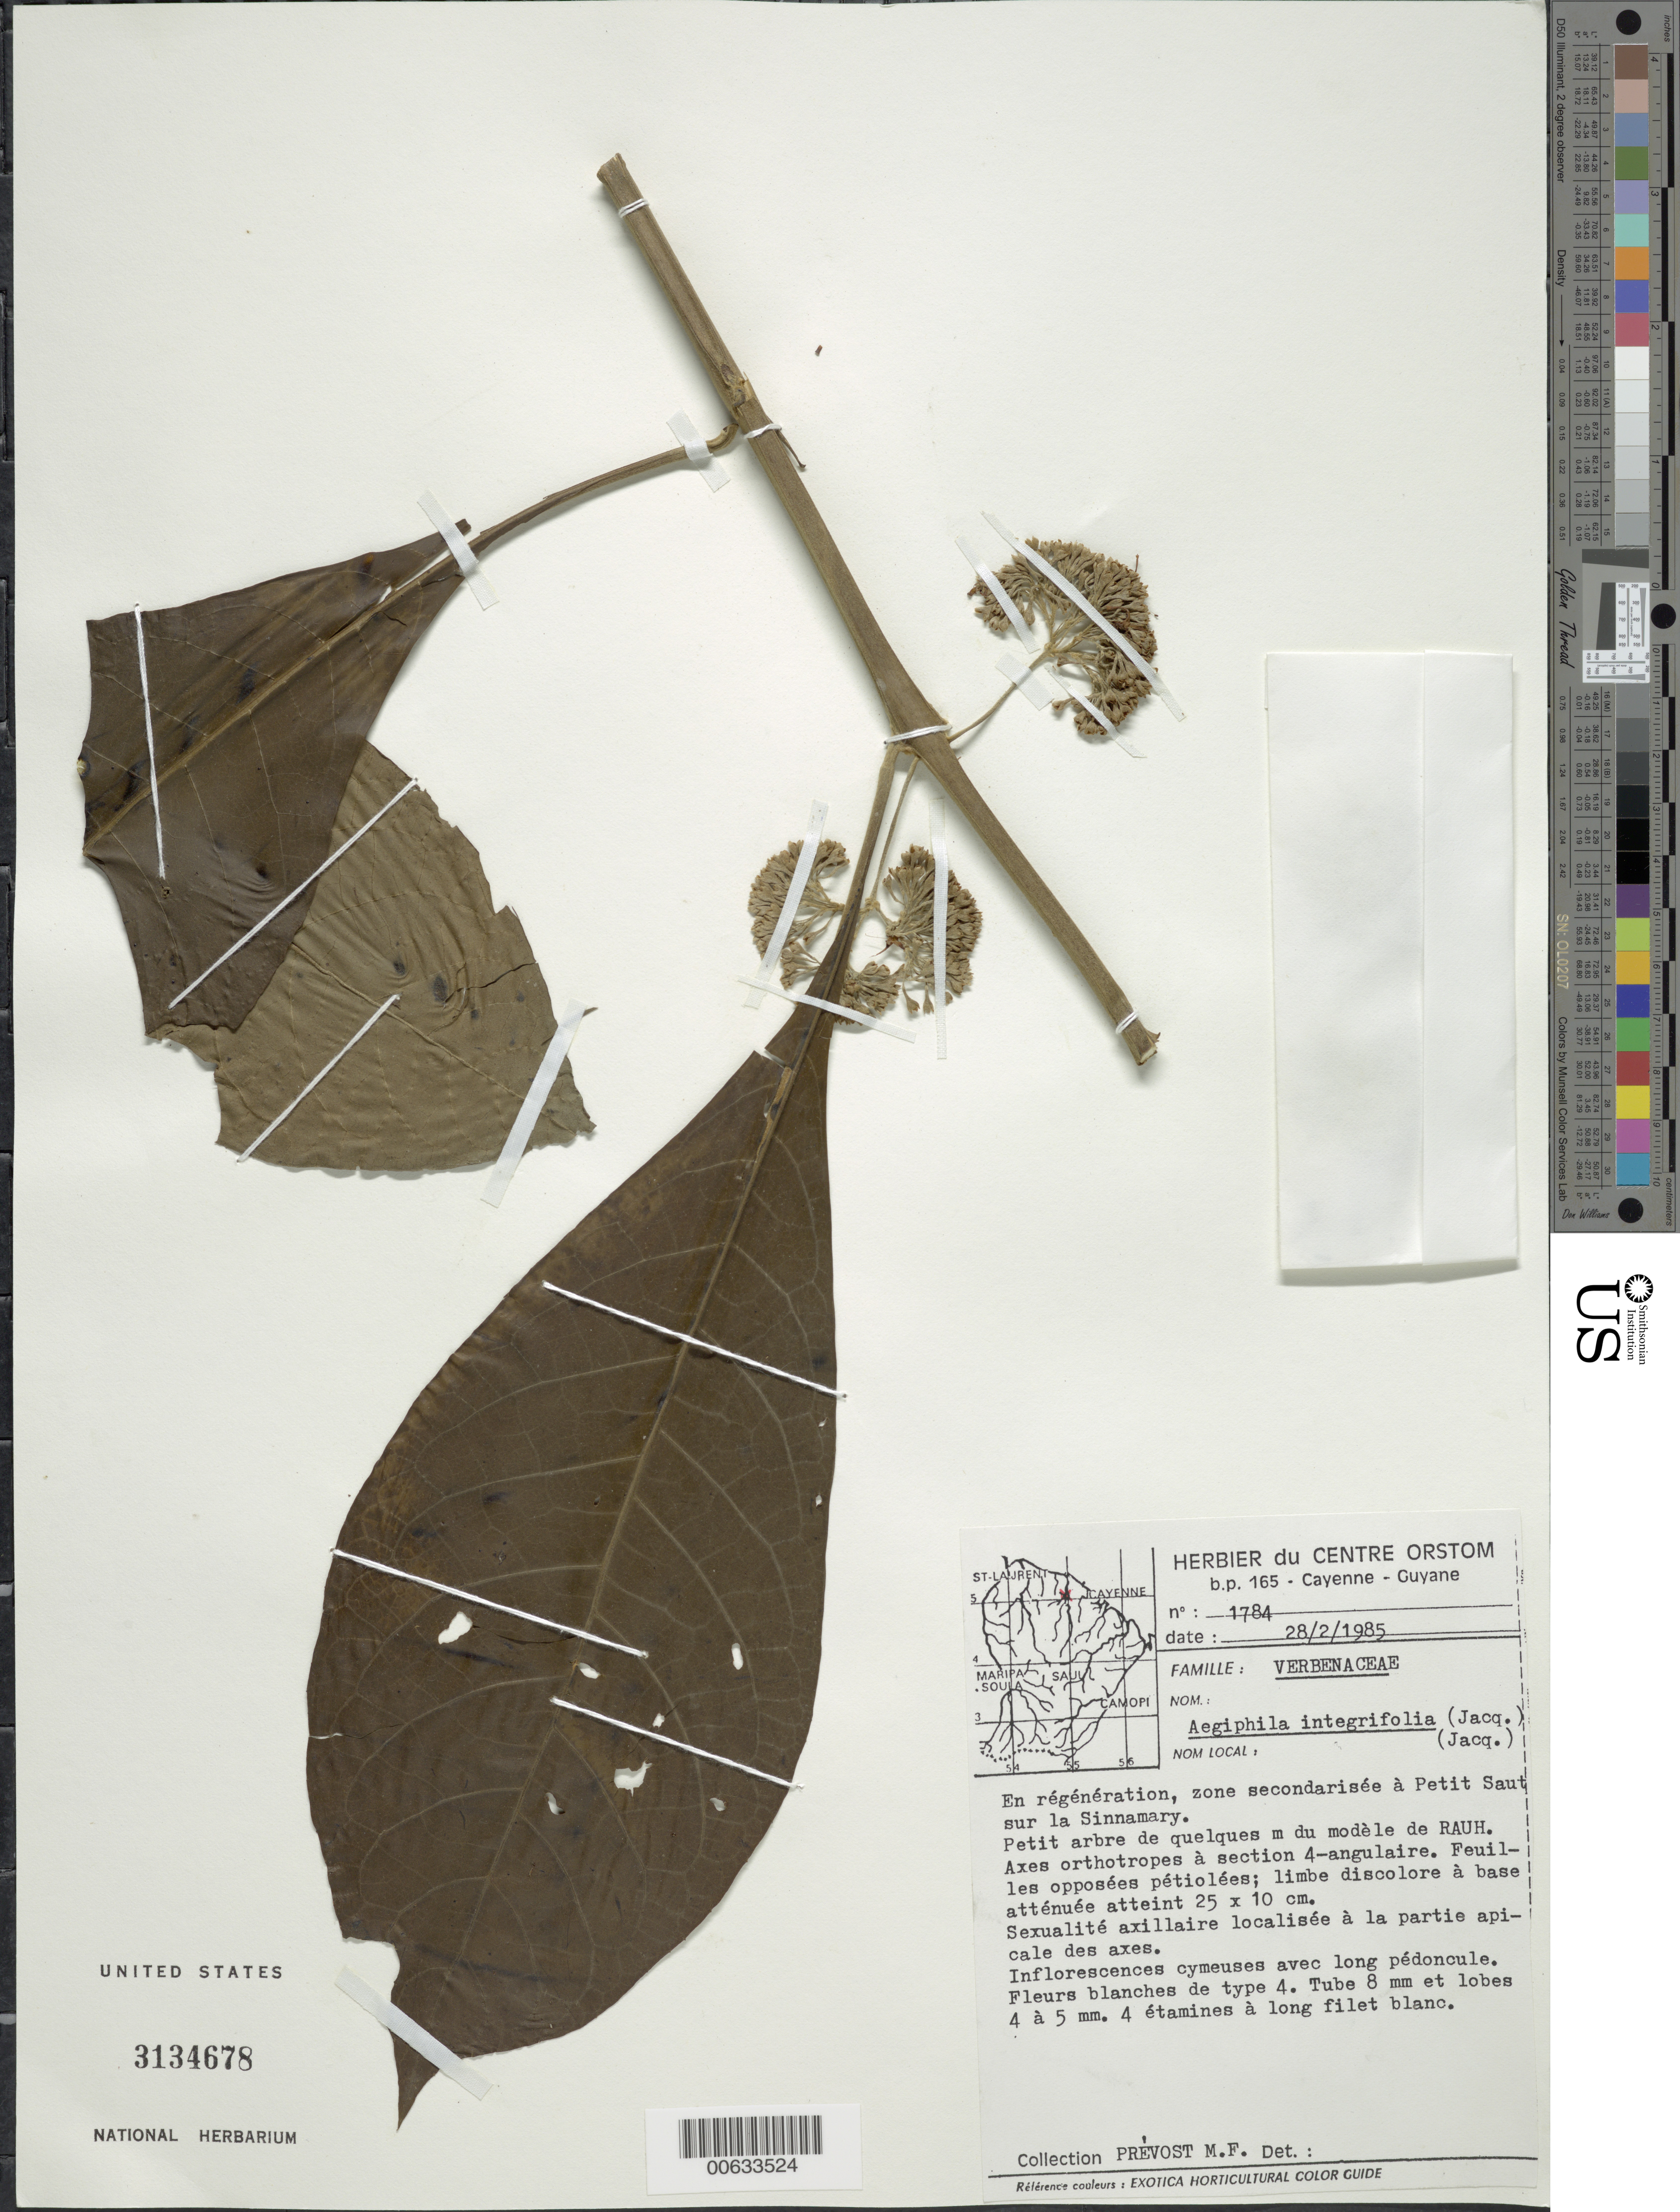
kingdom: Plantae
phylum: Tracheophyta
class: Magnoliopsida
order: Lamiales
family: Lamiaceae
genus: Aegiphila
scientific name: Aegiphila integrifolia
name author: (Jacq.) B.D. Jacks.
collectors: M.-F. Prévost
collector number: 1784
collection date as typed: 28-Feb-85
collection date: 1985-02-28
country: French Guiana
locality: Petit Saut, Fleuve Sinnamary, Bassin du Sinnamary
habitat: Regeneration, zone secondarisee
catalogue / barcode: US 3134678